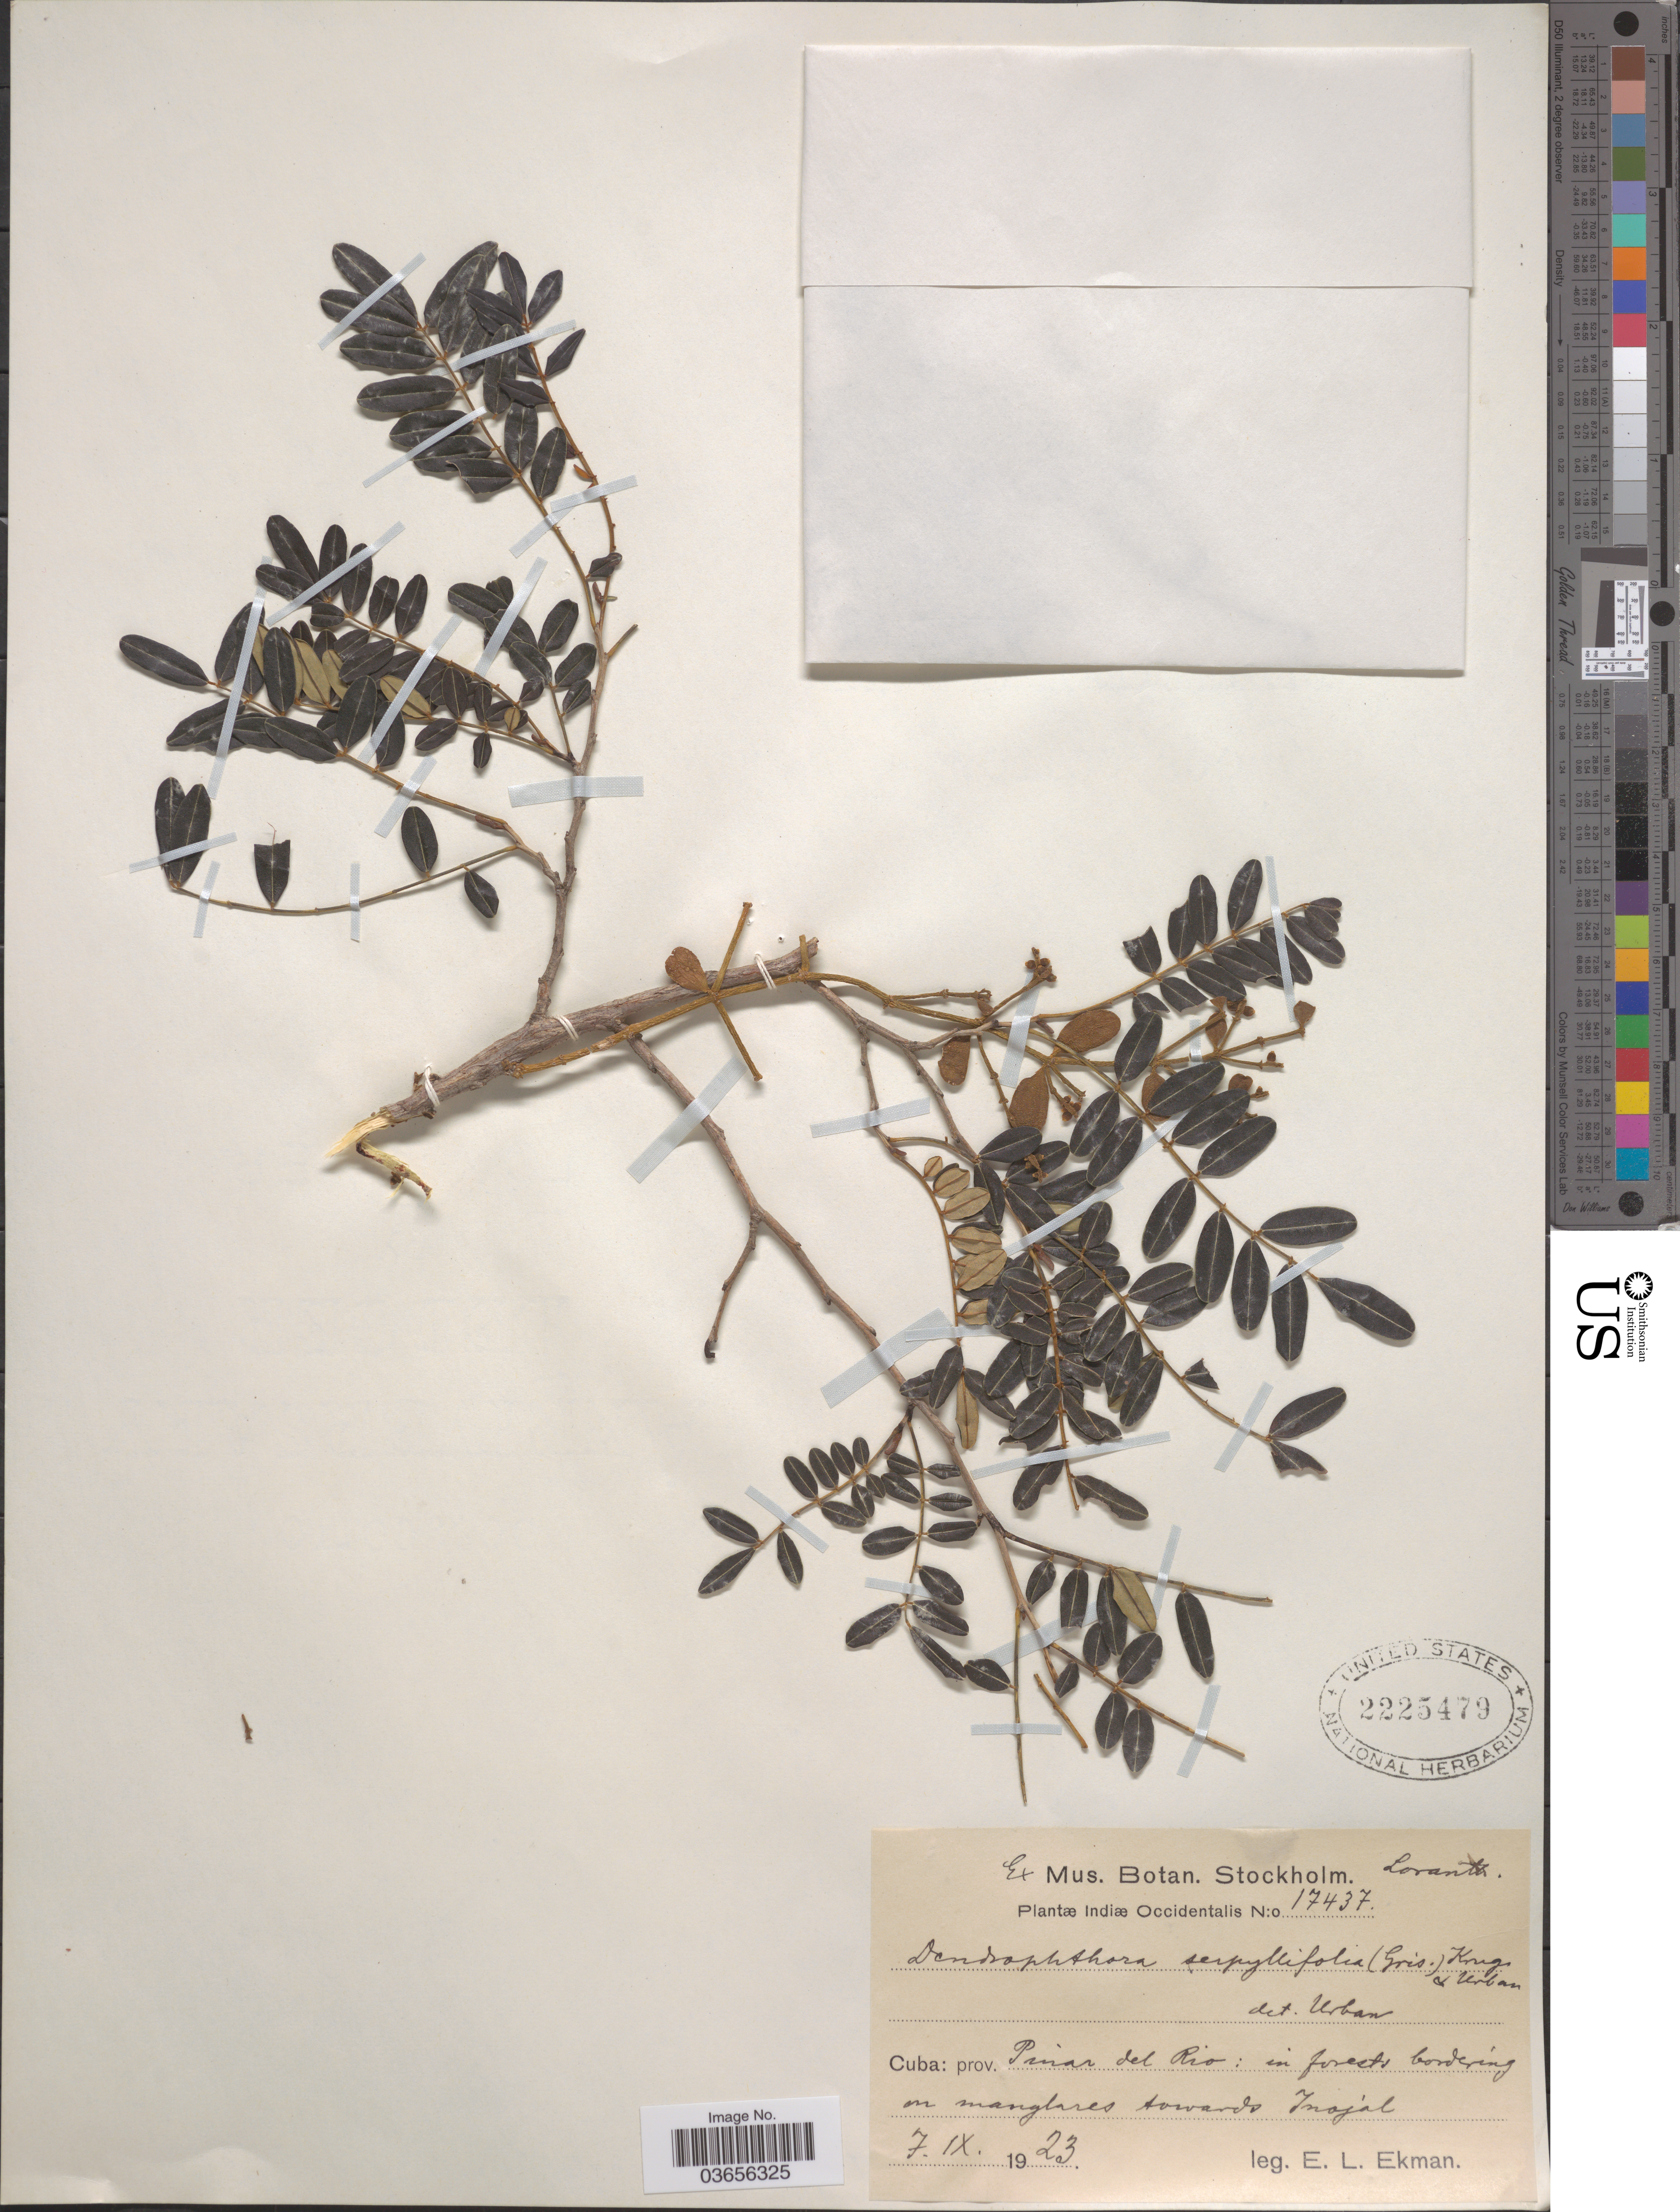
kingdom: Plantae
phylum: Tracheophyta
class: Magnoliopsida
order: Santalales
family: Viscaceae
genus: Dendrophthora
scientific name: Dendrophthora serpyllifolia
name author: (Griseb.) Krug & Urb.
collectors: E. L. Ekman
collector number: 17437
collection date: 1923-09-07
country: Cuba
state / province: Pinar del Río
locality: In forests bordering on manglares towards Inojal.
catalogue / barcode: US 2225479